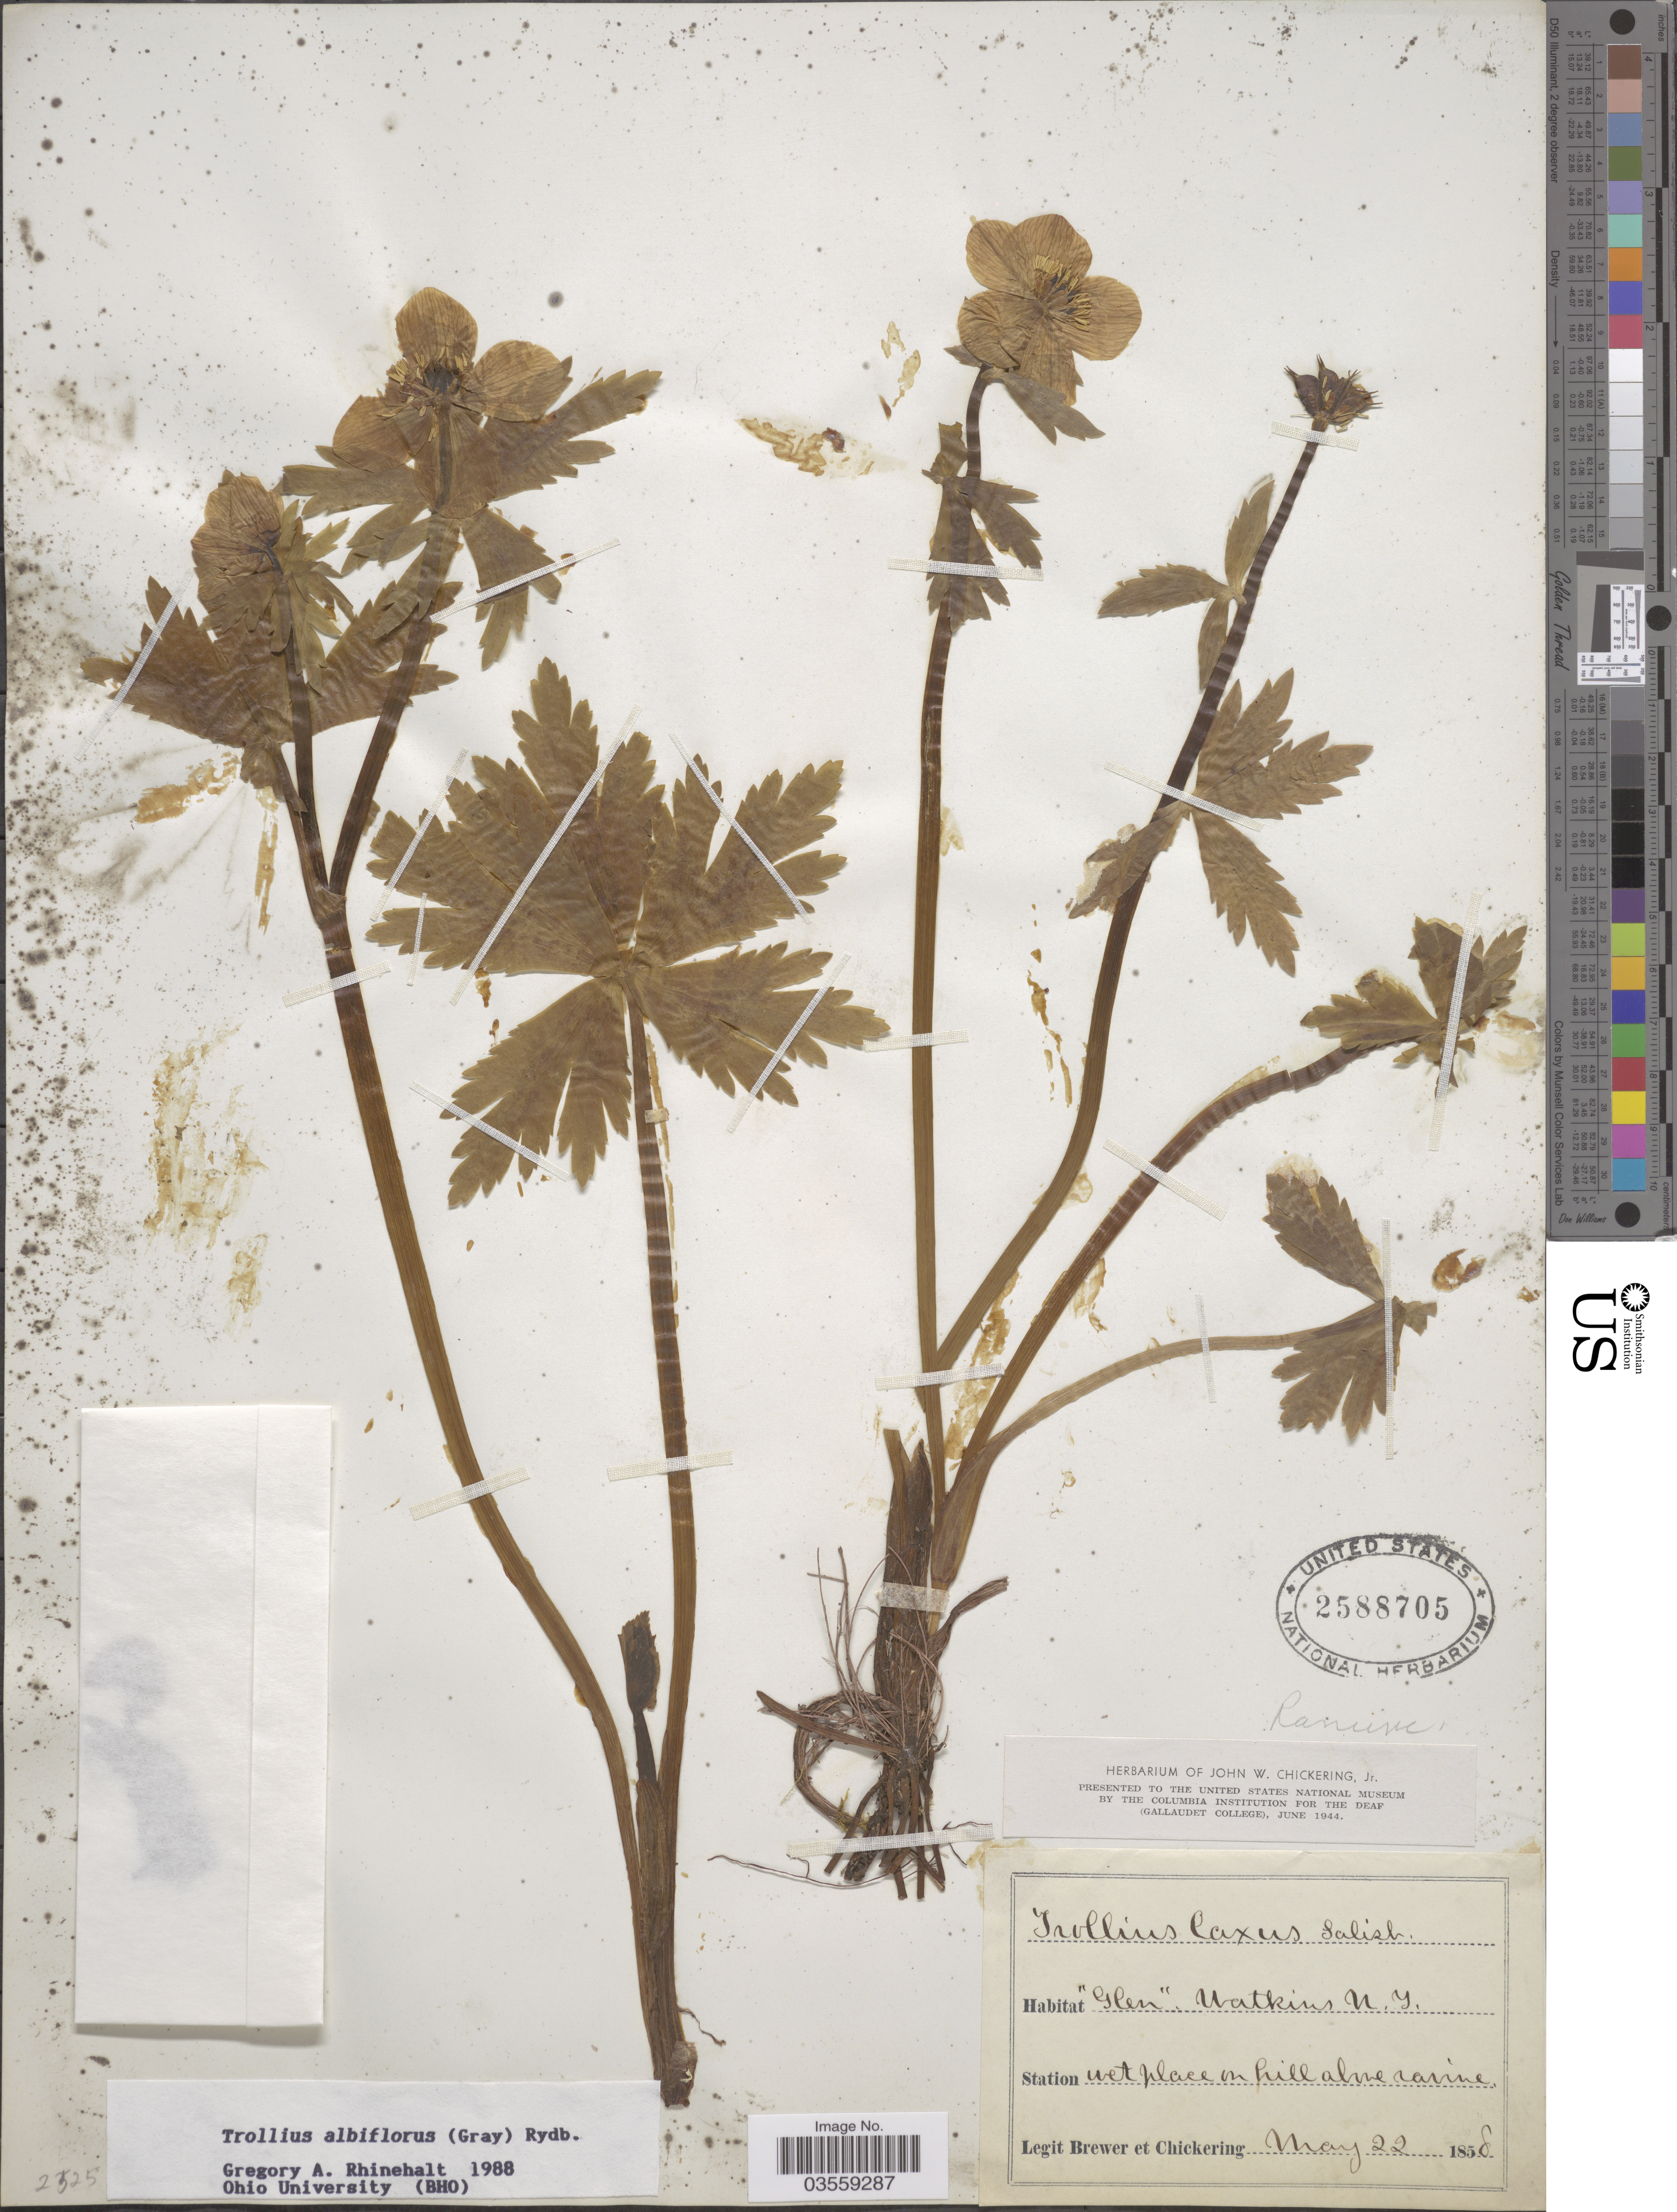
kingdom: Plantae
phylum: Tracheophyta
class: Magnoliopsida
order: Ranunculales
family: Ranunculaceae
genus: Trollius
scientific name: Trollius albiflorus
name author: (A. Gray) Rydb.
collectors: -. Brewer & J. Chickering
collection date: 1858-05-22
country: United States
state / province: New York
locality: "Glen" Watkins.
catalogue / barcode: US 2588705